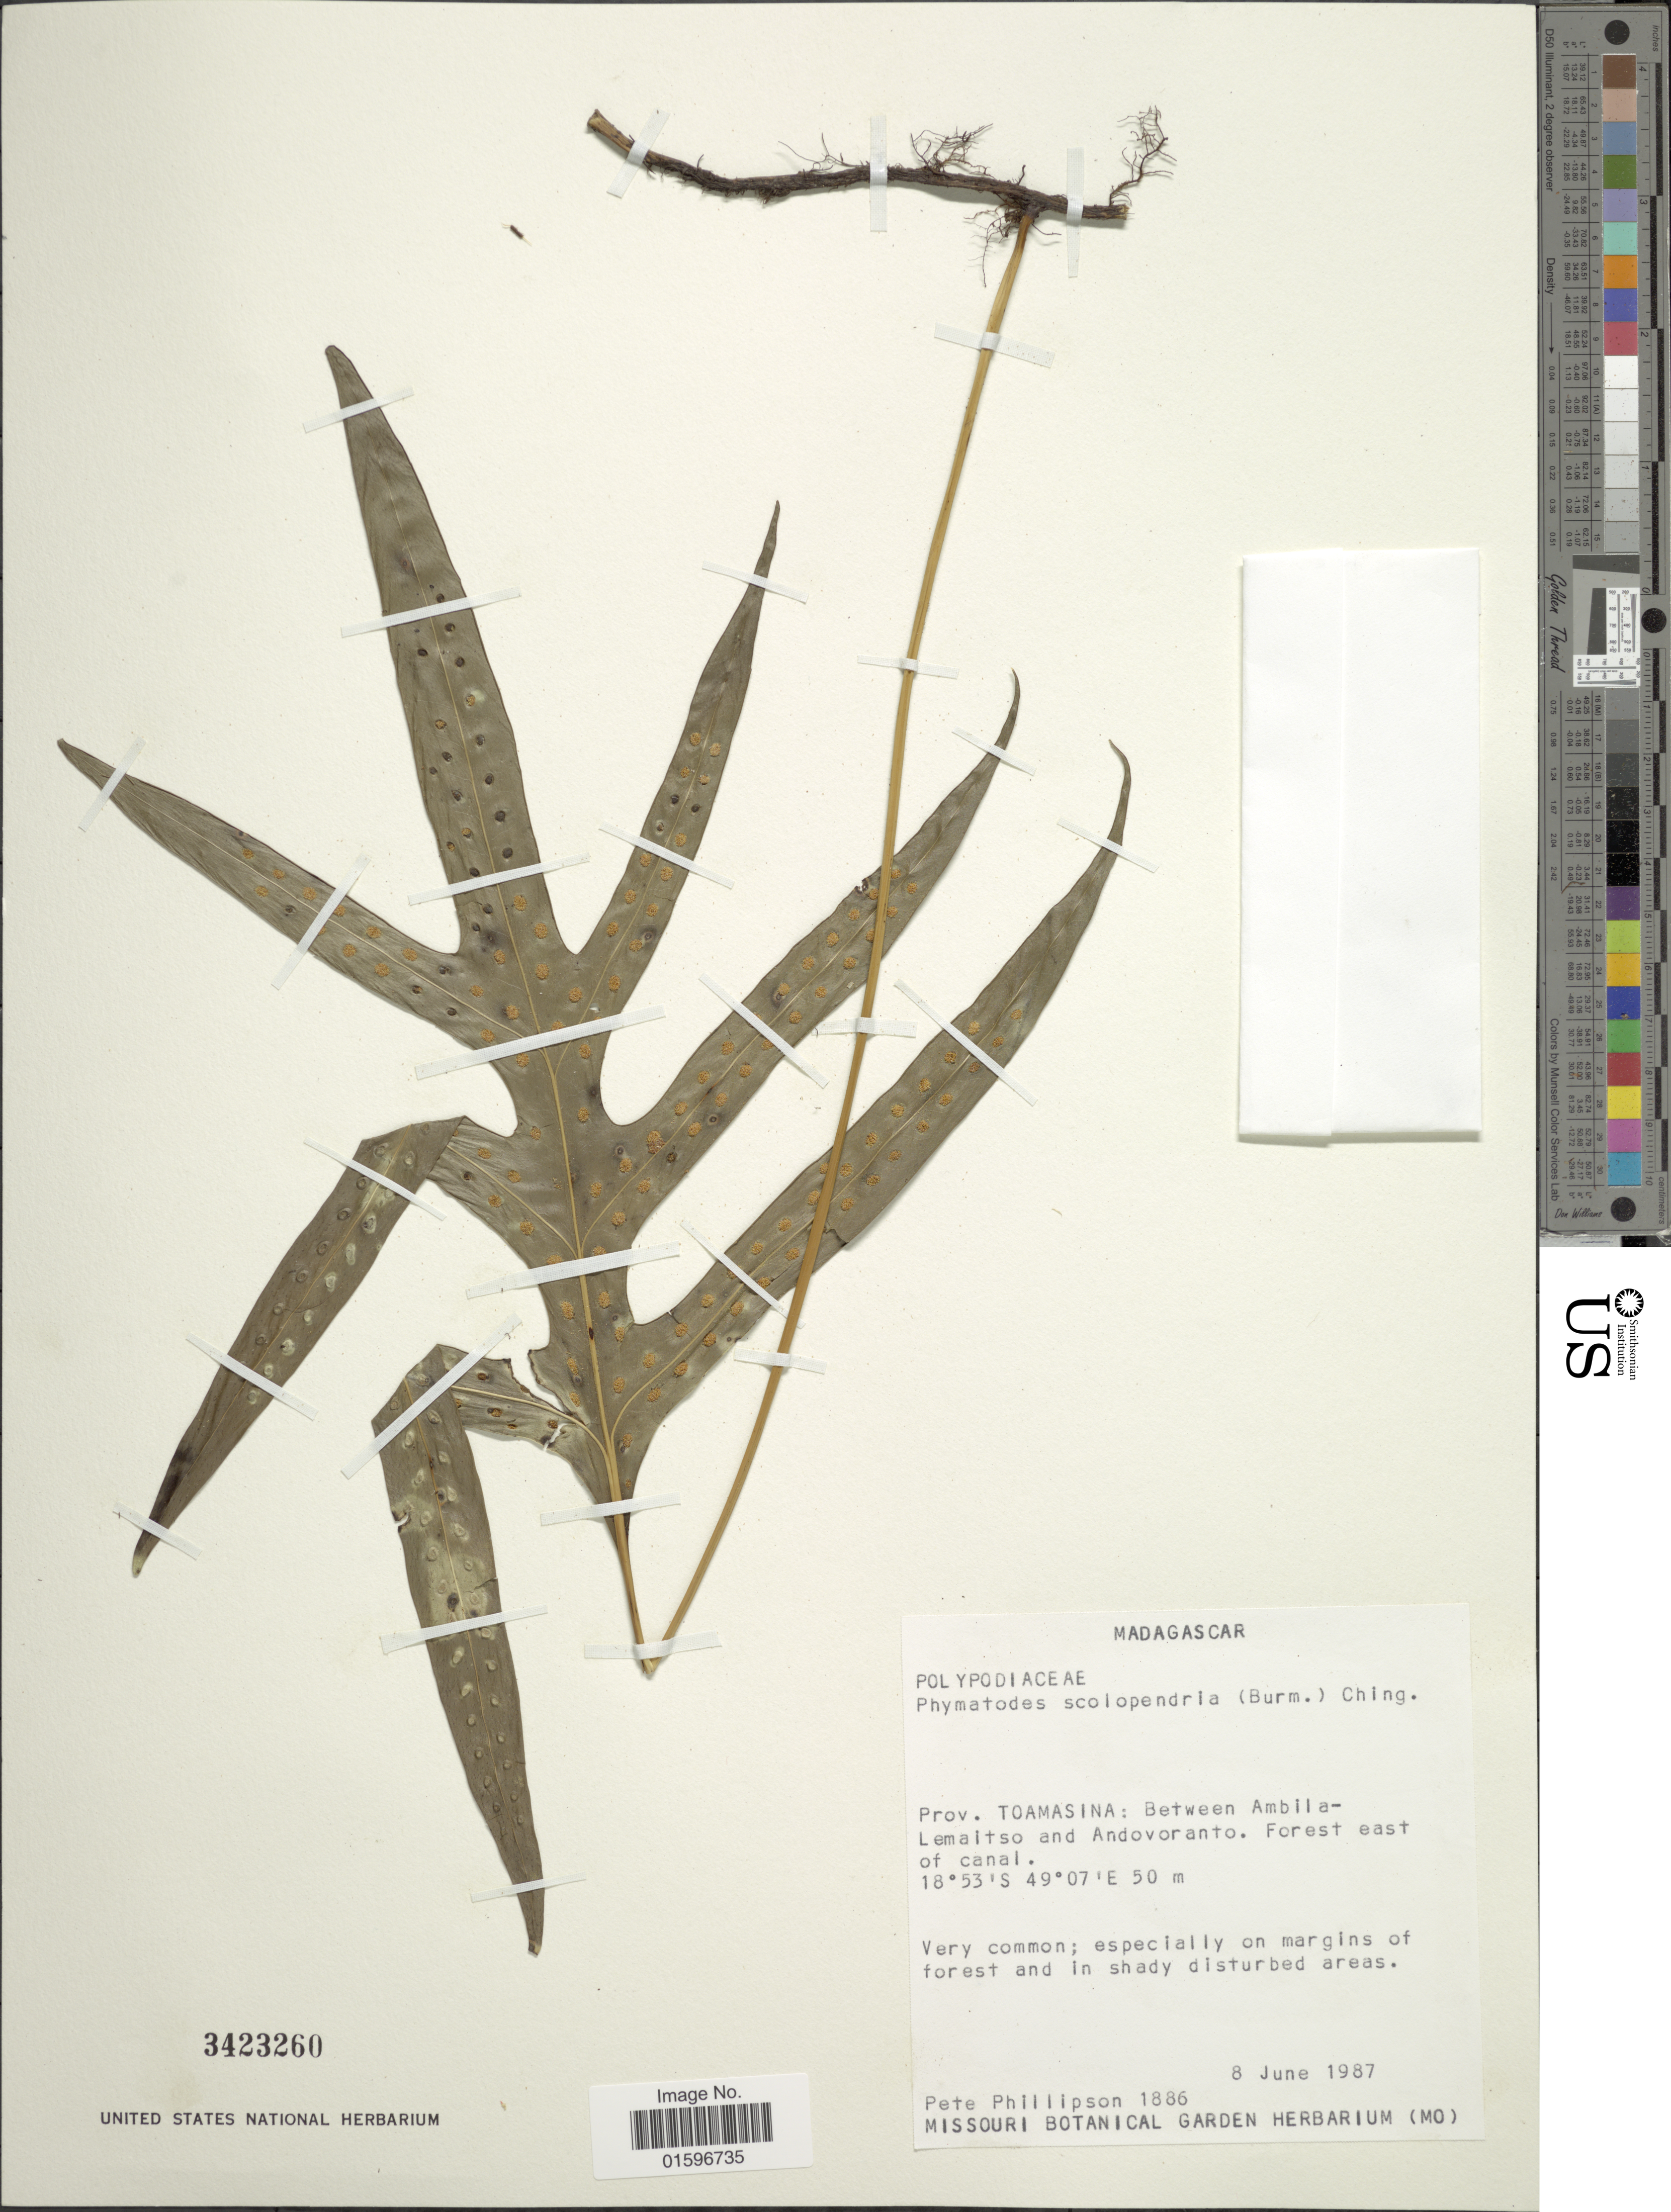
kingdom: Plantae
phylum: Tracheophyta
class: Polypodiopsida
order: Polypodiales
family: Polypodiaceae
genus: Polypodium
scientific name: Polypodium scolopendria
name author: Burm. f.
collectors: P. B. Phillipson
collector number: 1886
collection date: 1987-06-08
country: Madagascar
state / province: Atsinanana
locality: Madagascar, Prov. Toamasina: Between Ambila-Lemaltso and Andovoranto. Forest east of canal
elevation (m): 50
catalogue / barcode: US 3423260